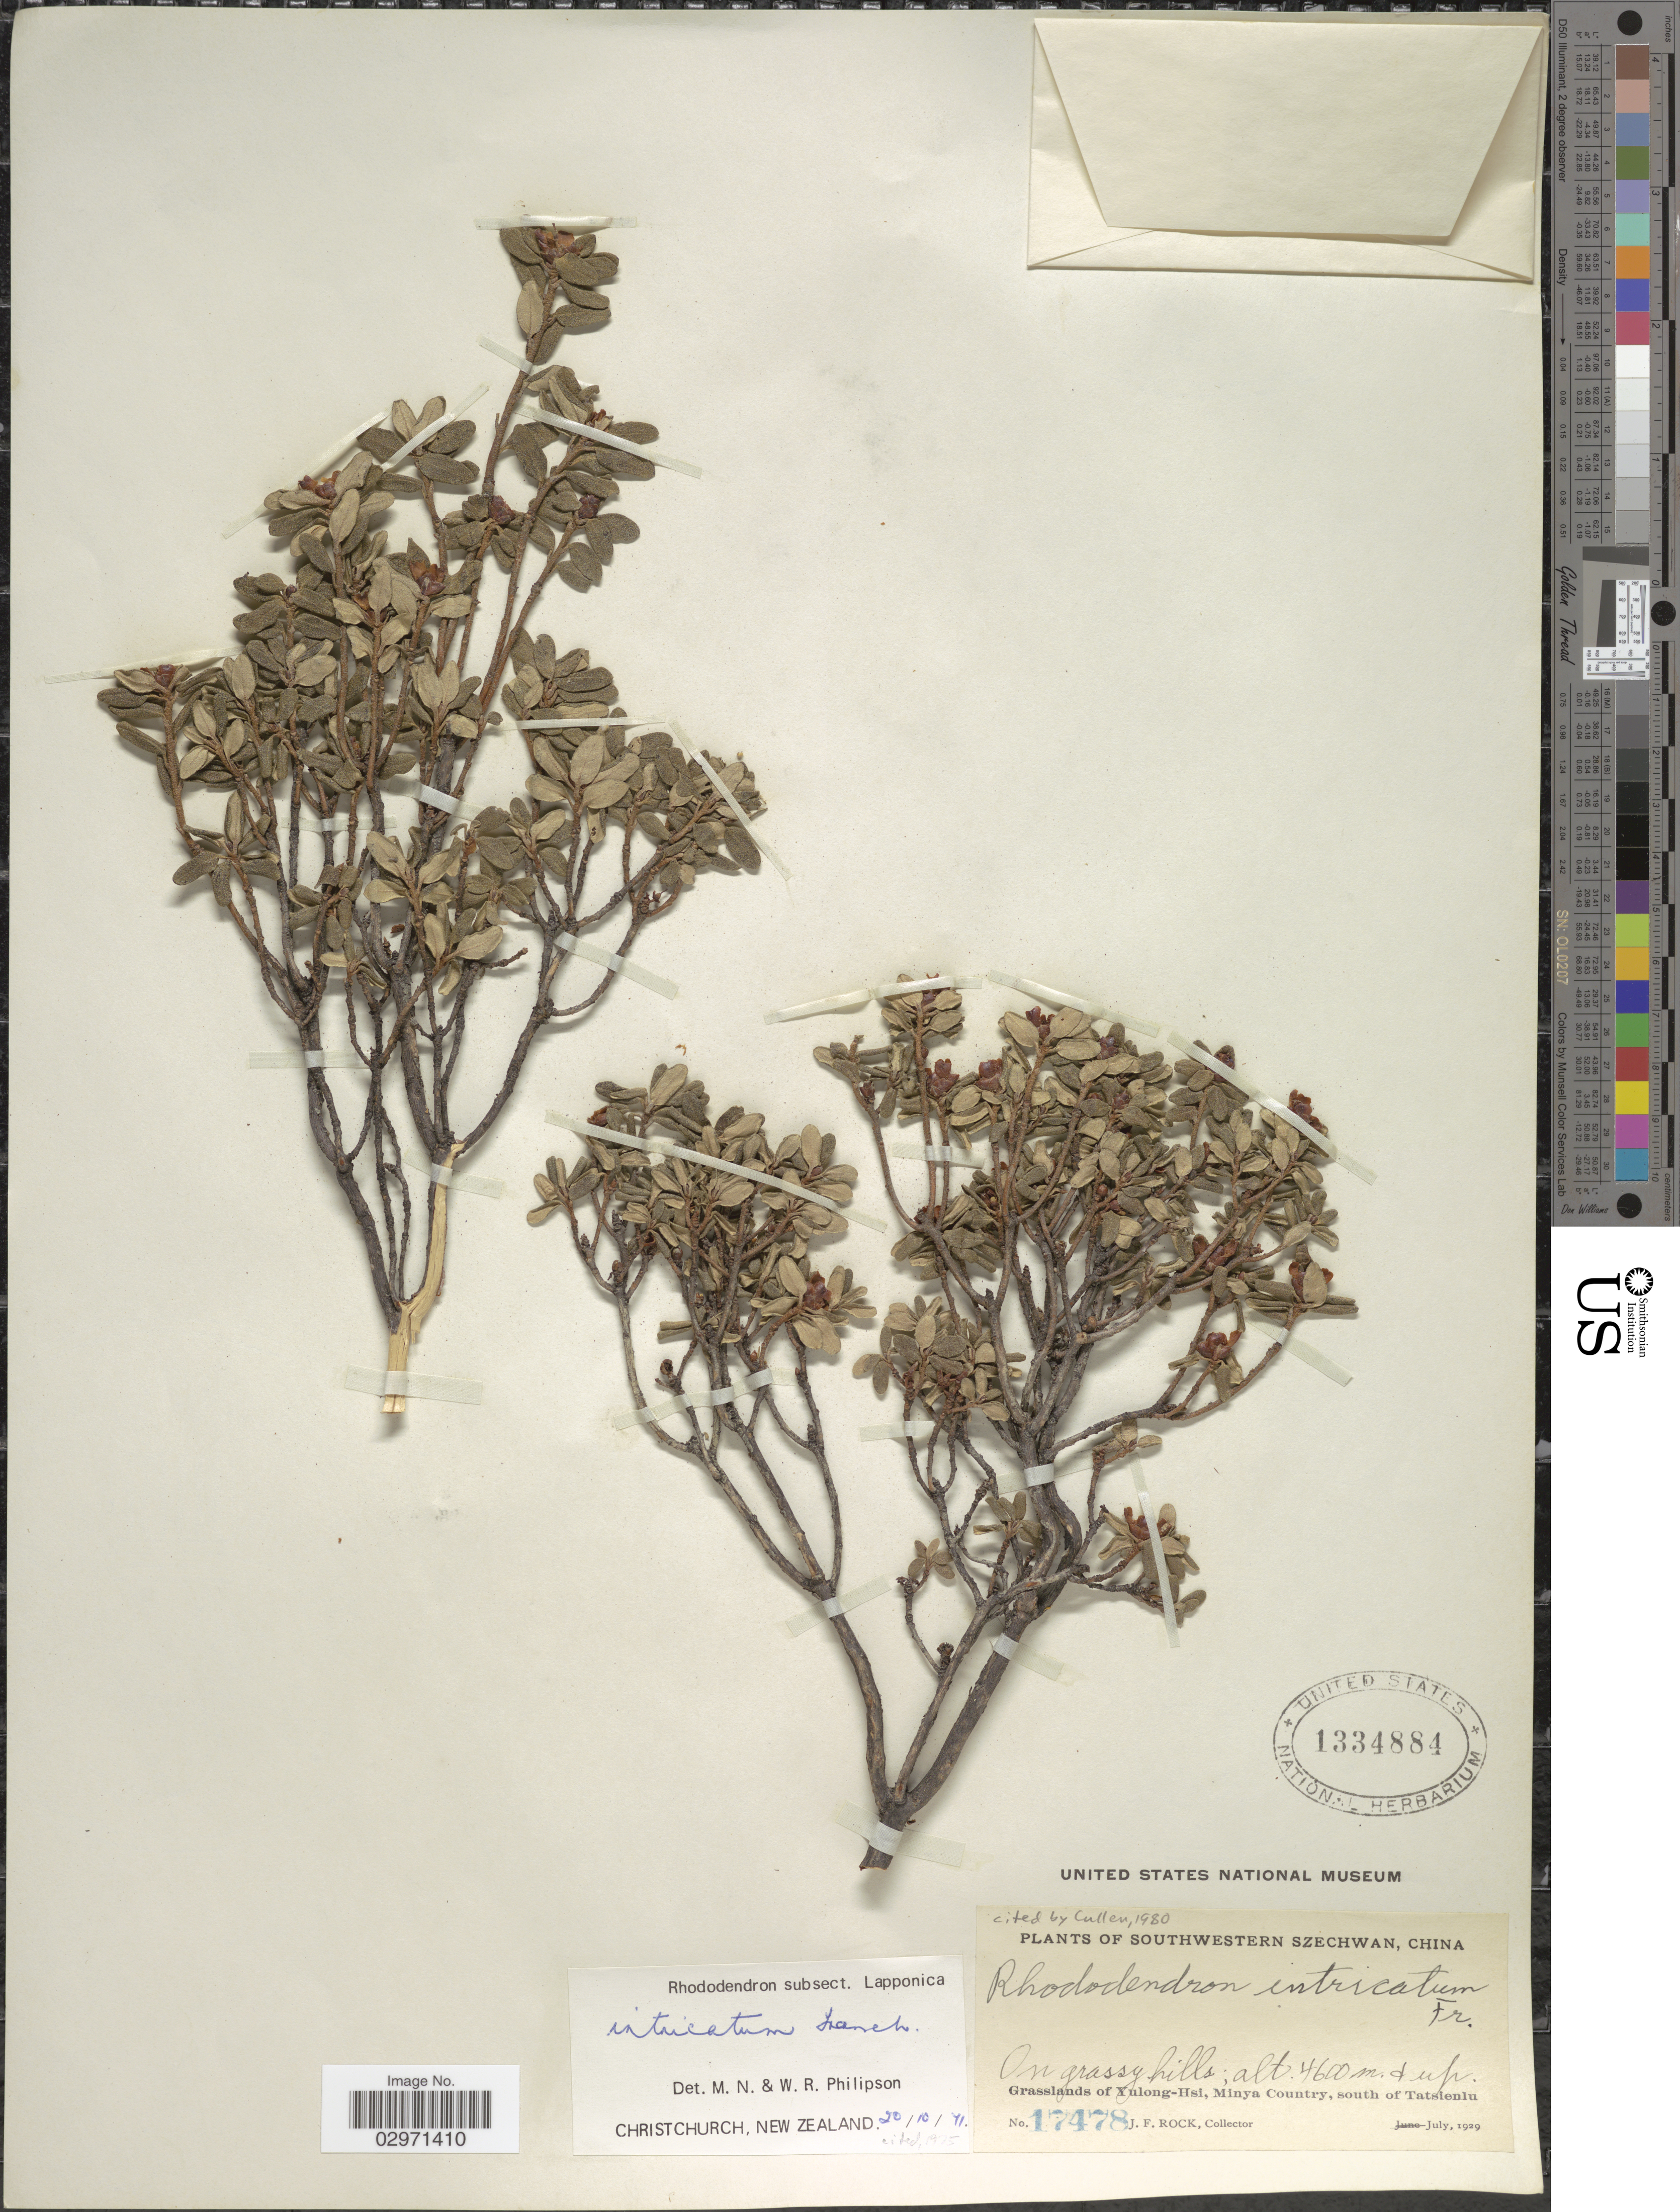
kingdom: Plantae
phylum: Tracheophyta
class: Magnoliopsida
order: Ericales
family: Ericaceae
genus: Rhododendron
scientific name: Rhododendron intricatum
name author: Franch.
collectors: J. Rock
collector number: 17478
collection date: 1929-07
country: China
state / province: Sichuan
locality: Southwestern Szechwan. Grasslands of Yulong-Hsi, Minya Country, south of Tatsienlu.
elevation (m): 4600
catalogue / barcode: US 1334884